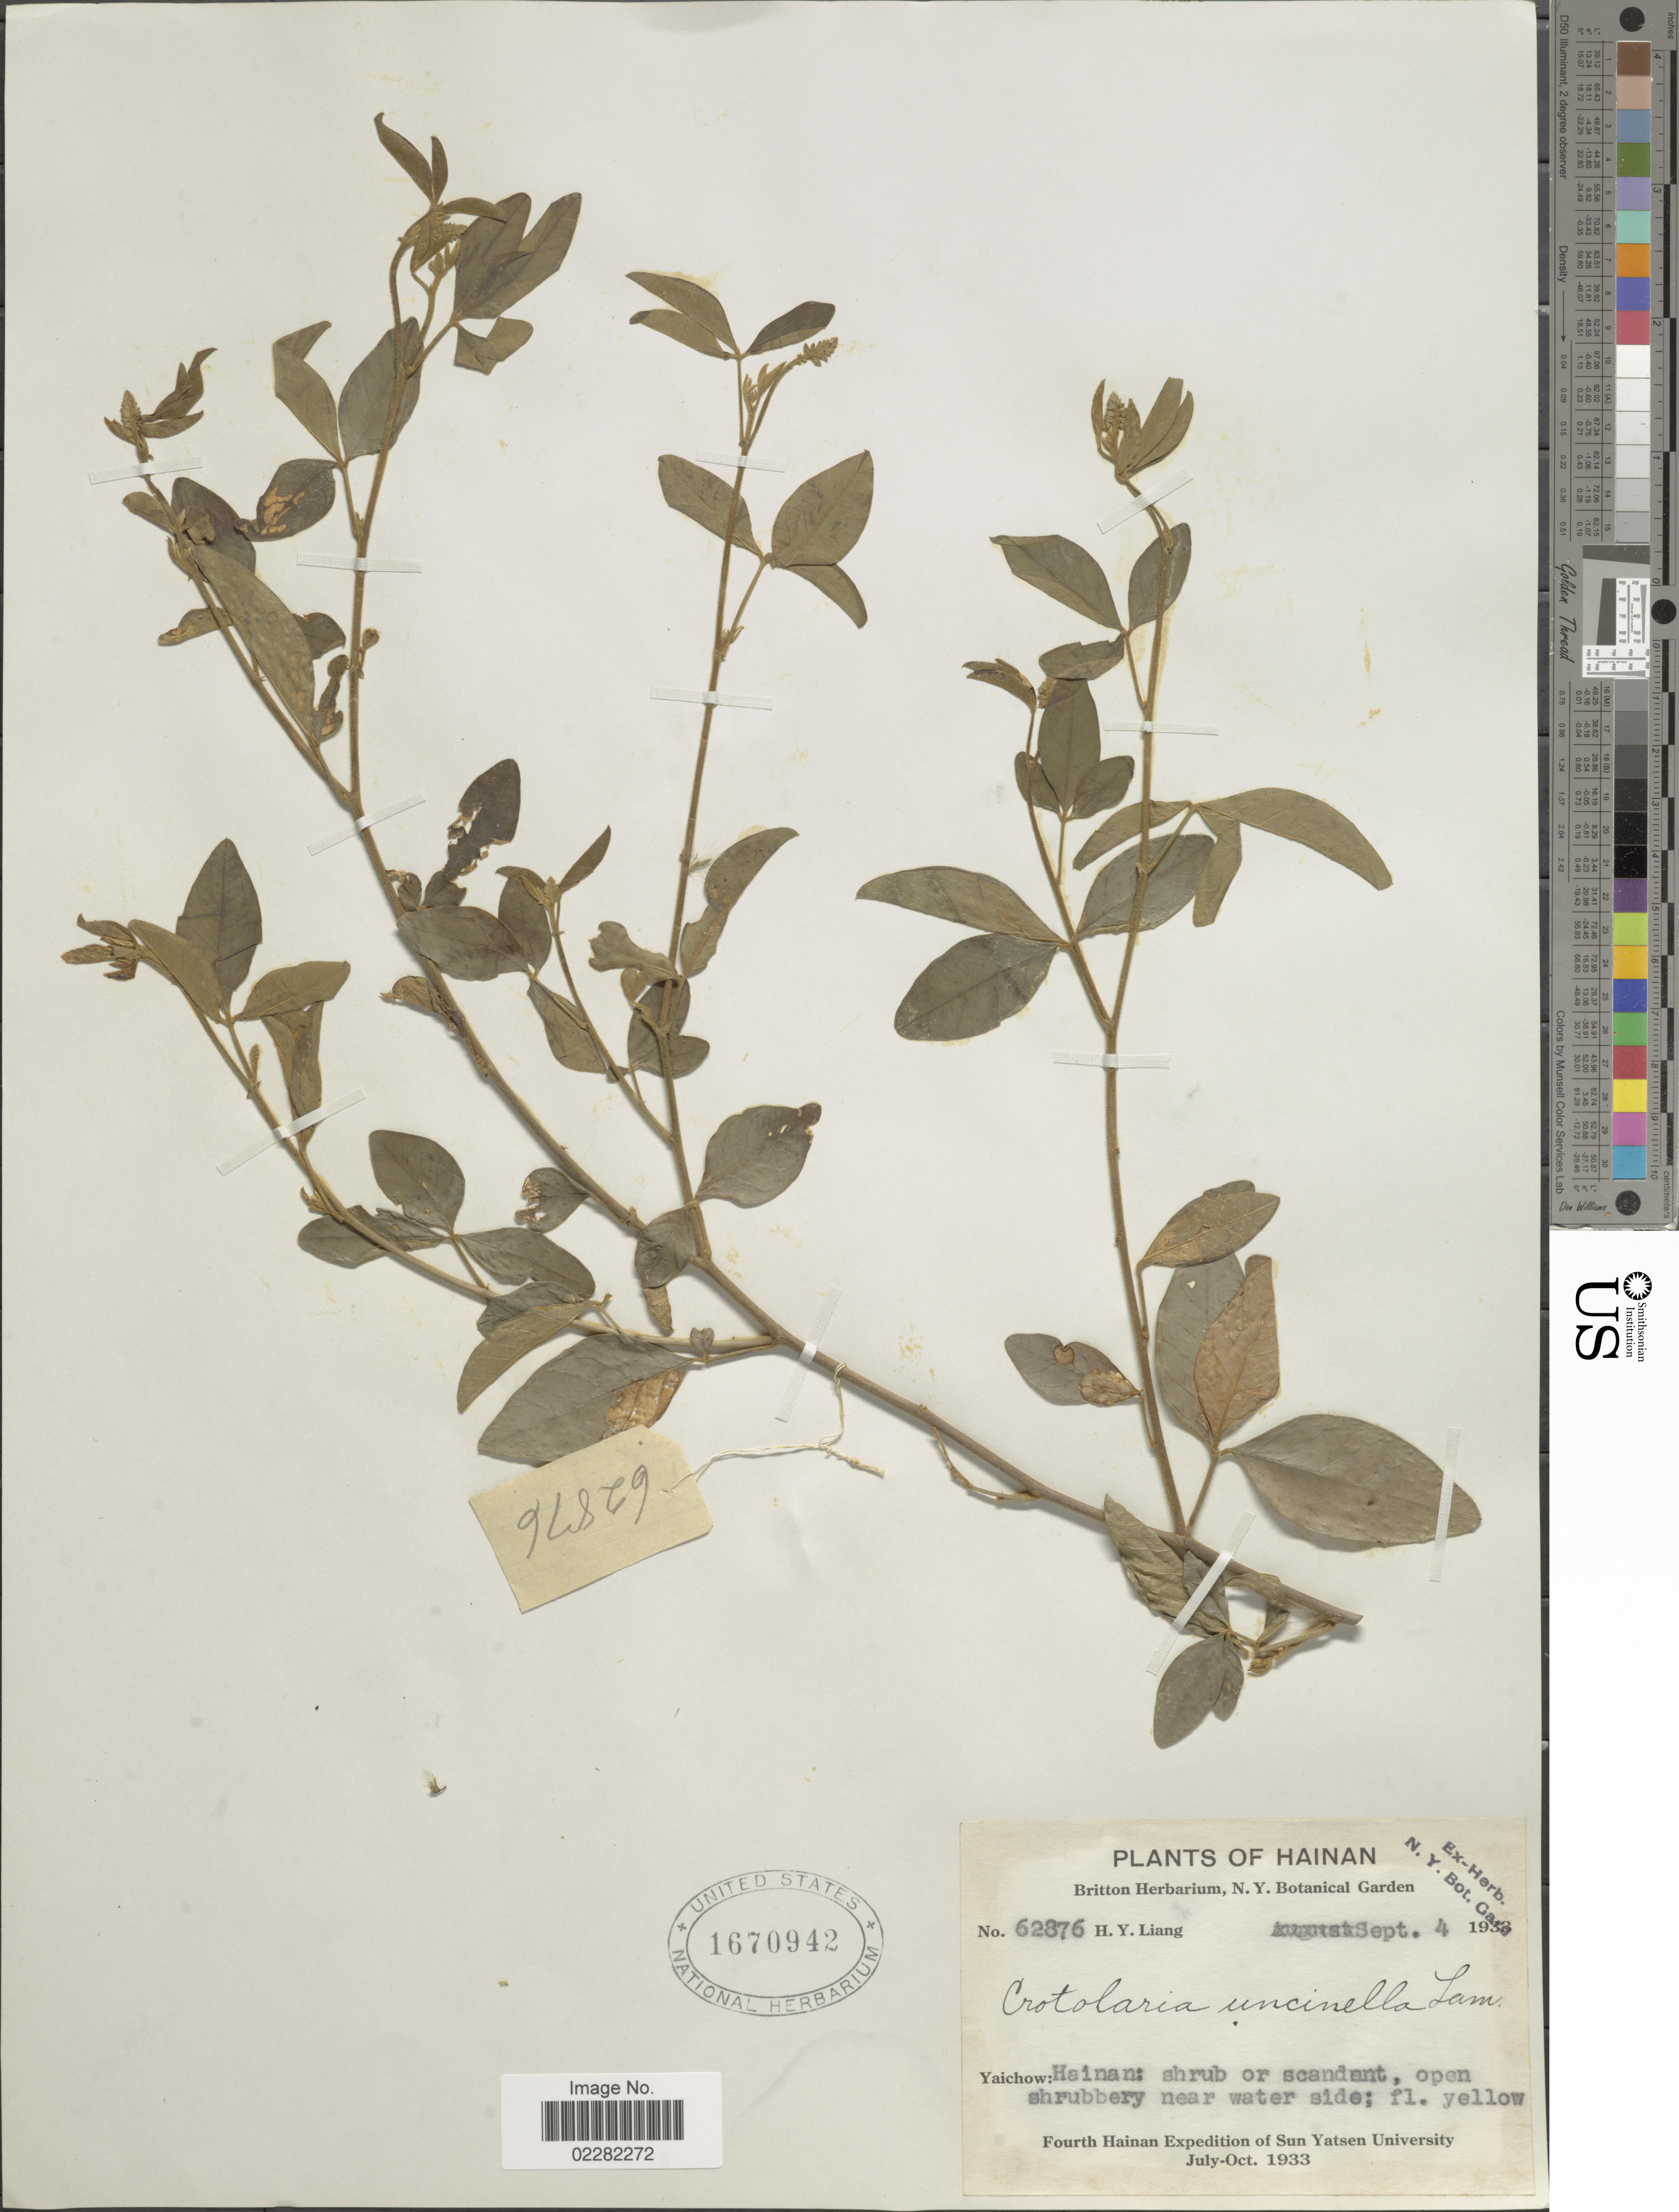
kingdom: Plantae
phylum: Tracheophyta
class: Magnoliopsida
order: Fabales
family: Fabaceae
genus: Crotalaria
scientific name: Crotalaria uncinella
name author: Lam.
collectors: H. Y. Liang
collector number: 62876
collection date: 1933-09-04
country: China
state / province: Hainan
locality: Yaichow: Hainan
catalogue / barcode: US 1670942